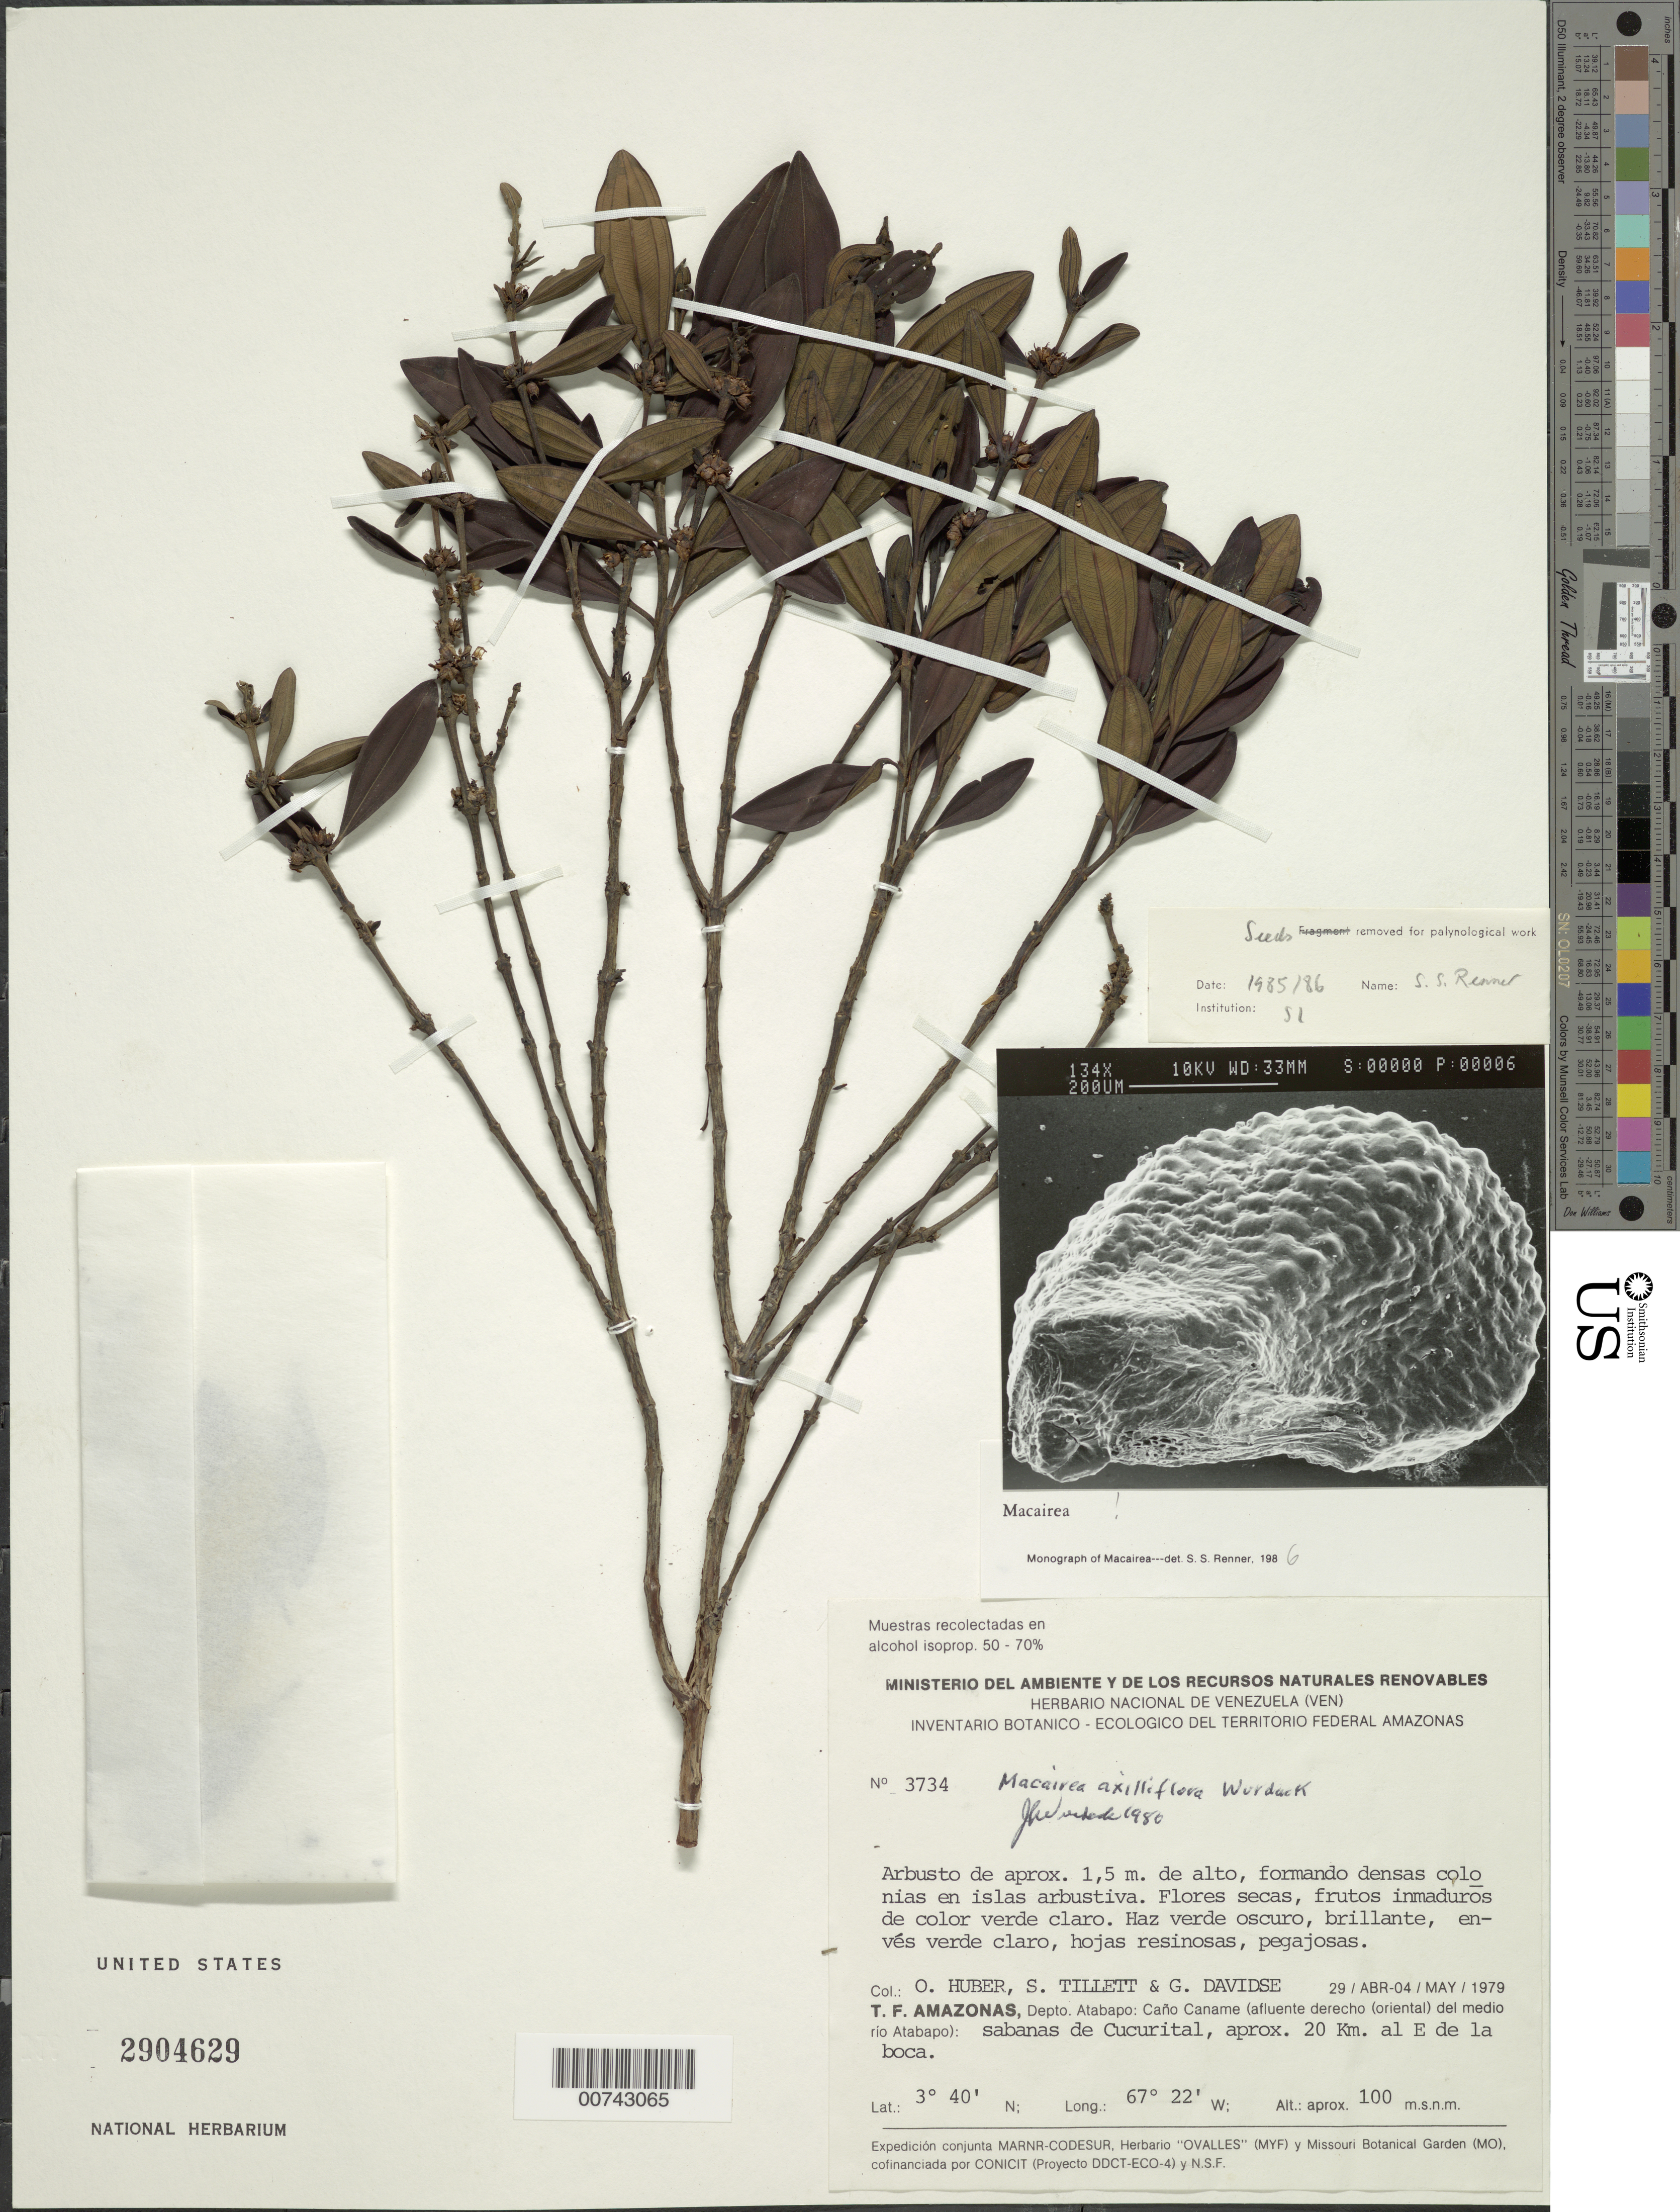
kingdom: Plantae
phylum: Tracheophyta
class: Magnoliopsida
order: Myrtales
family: Melastomataceae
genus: Macairea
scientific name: Macairea axilliflora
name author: Wurdack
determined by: Wurdack, John J., (US), US (UNITED STATES)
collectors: O. Huber, S. S. Tillett & G. Davidse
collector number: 3734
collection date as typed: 29-Apr-79 to 4-May-79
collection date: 1979-04-29/1979-05-04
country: Venezuela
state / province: Amazonas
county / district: Atabapo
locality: Caño Caname (afluente derecho del medio Río Atabapo); Sabanas de Cucurital, aprox 20km al E de la boca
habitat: Savanna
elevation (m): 100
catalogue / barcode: US 29046290